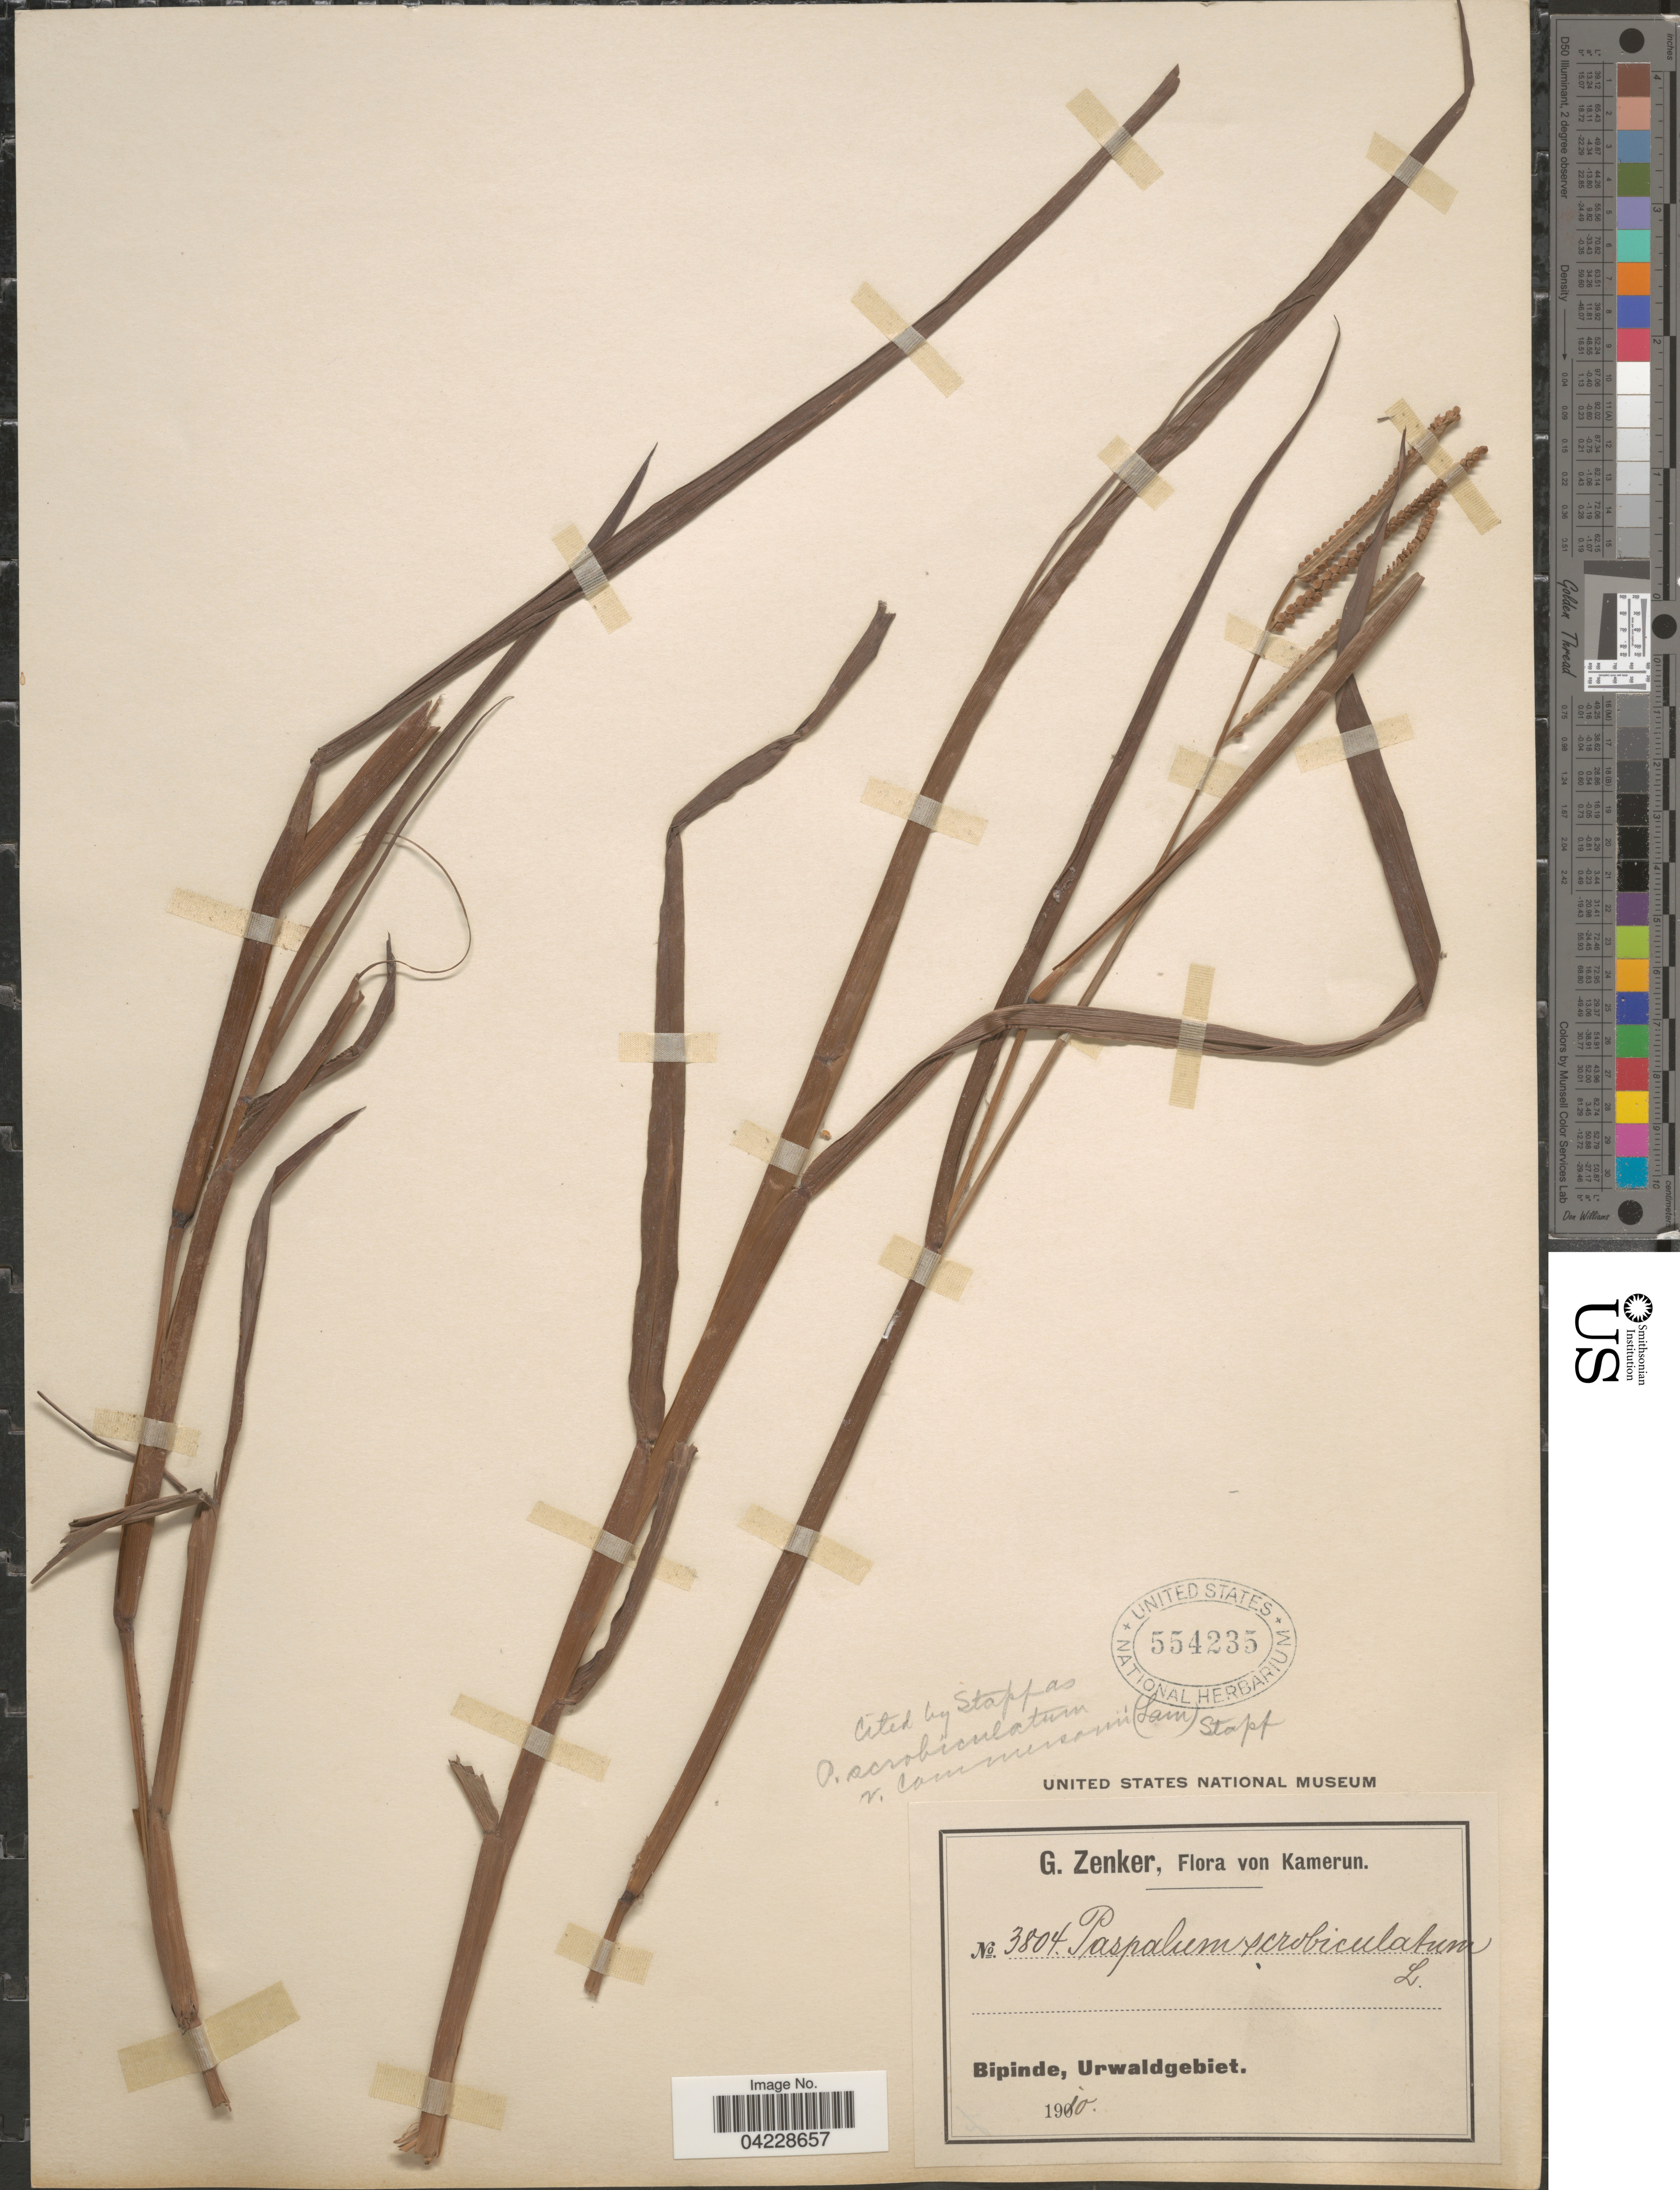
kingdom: Plantae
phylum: Tracheophyta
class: Liliopsida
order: Poales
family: Poaceae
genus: Paspalum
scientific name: Paspalum scrobiculatum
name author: L.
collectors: G. A. Zenker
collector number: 3804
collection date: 1910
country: Cameroon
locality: Kamerun. Bipinde, Urwaldgebiet.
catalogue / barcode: US 554235